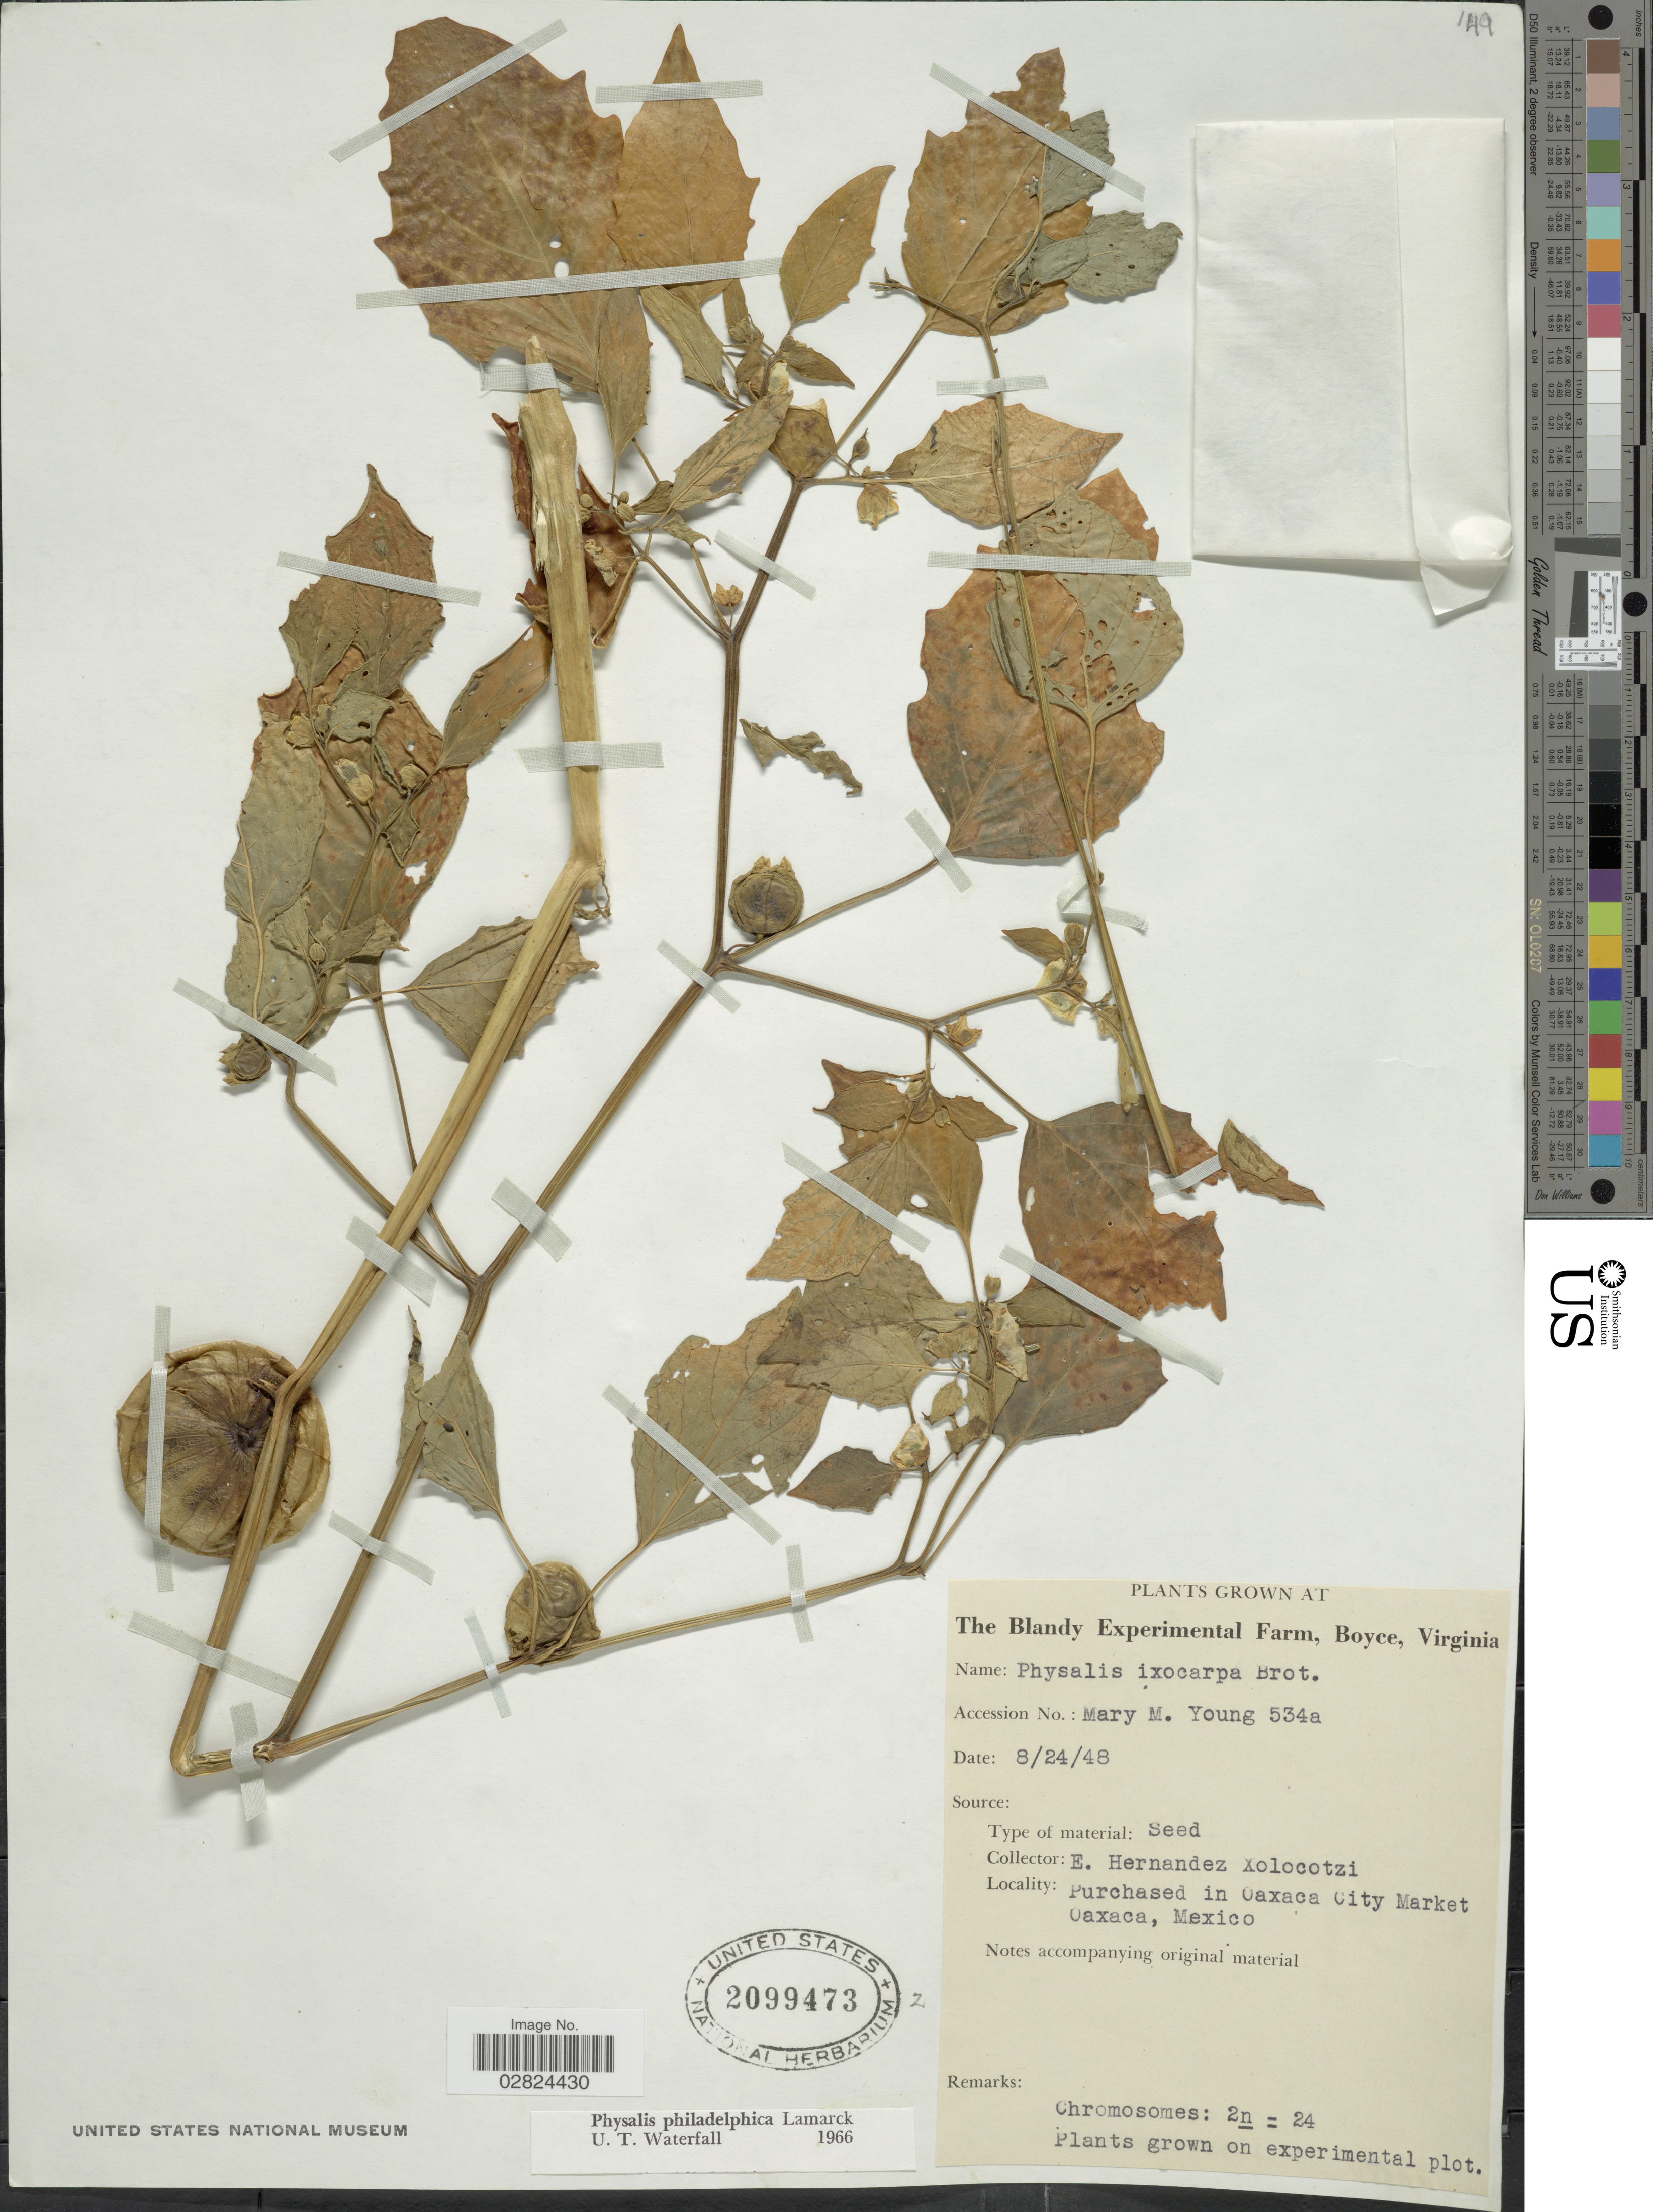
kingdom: Plantae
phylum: Tracheophyta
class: Magnoliopsida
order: Solanales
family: Solanaceae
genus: Physalis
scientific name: Physalis philadelphica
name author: Lam.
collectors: E. I. Hernández-X.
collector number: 534a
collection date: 1948-08-24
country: United States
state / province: Virginia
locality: The Blandy Experimental Farm, Boyce.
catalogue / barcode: US 2099473